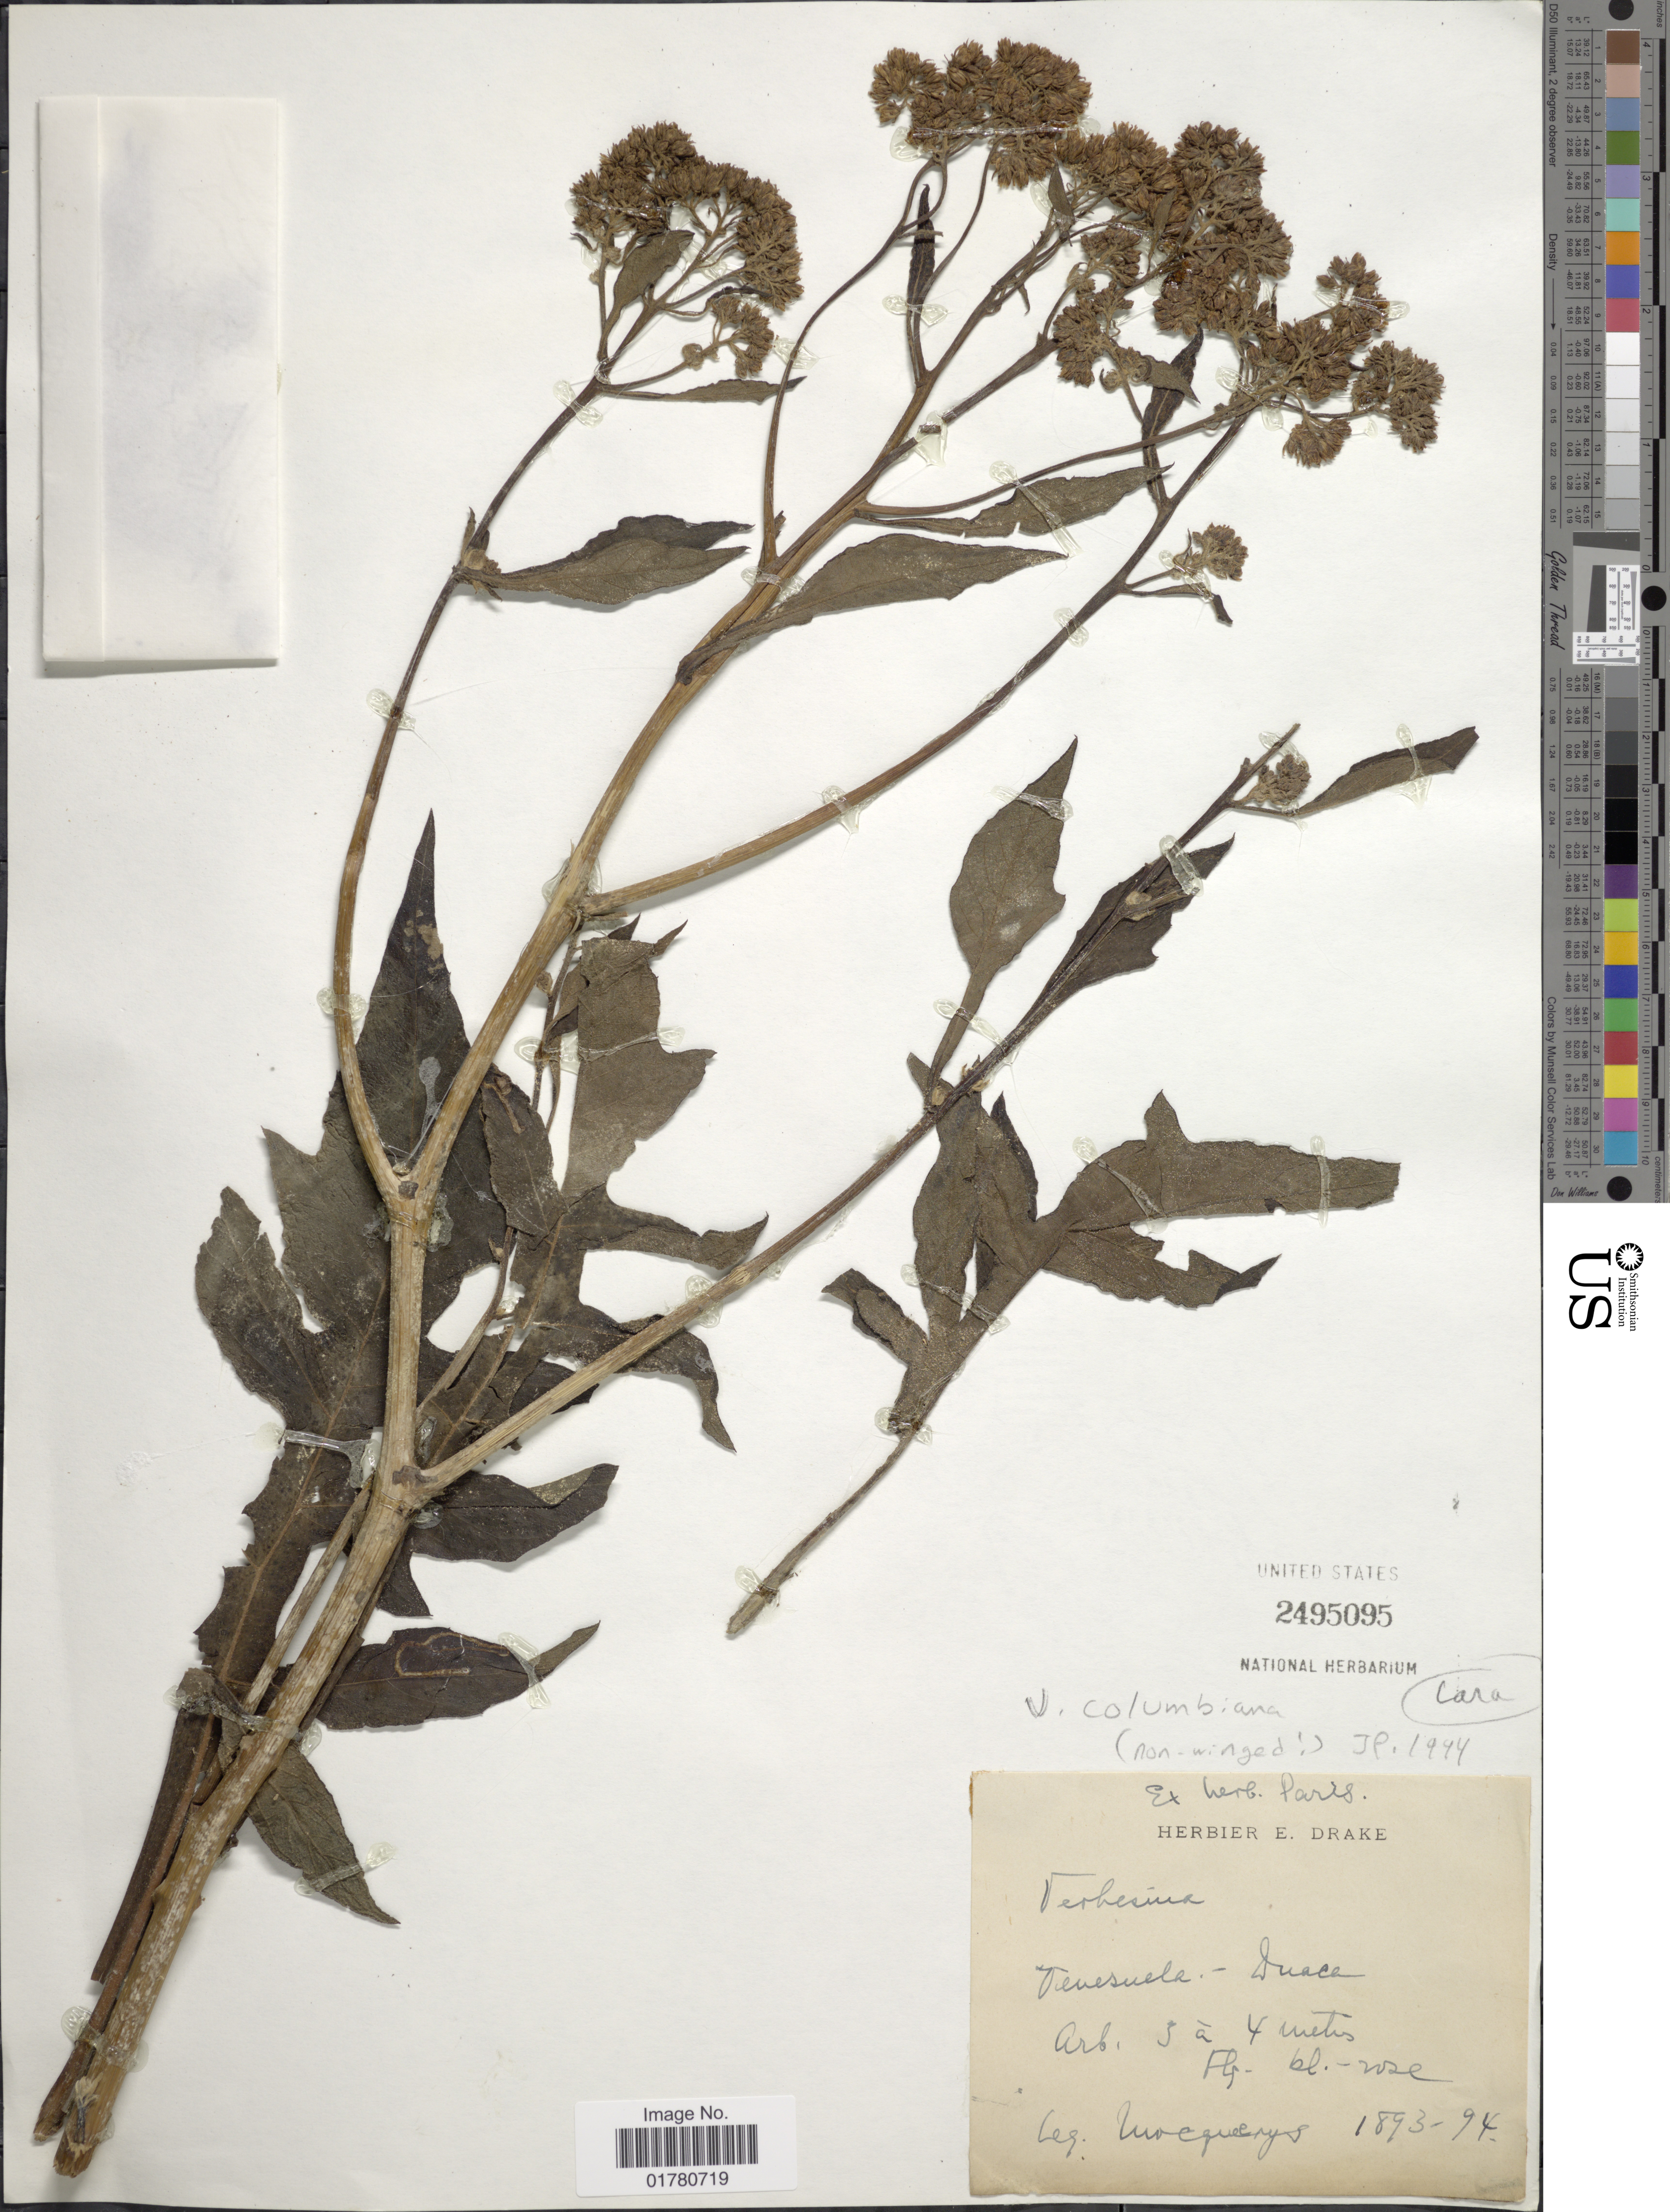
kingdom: Plantae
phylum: Tracheophyta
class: Magnoliopsida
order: Asterales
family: Asteraceae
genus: Verbesina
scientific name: Verbesina columbiana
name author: B.L. Rob.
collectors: A. Mocquerys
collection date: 1893/1894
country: Venezuela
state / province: Lara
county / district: Crespo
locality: Duaca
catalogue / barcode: US 2495095